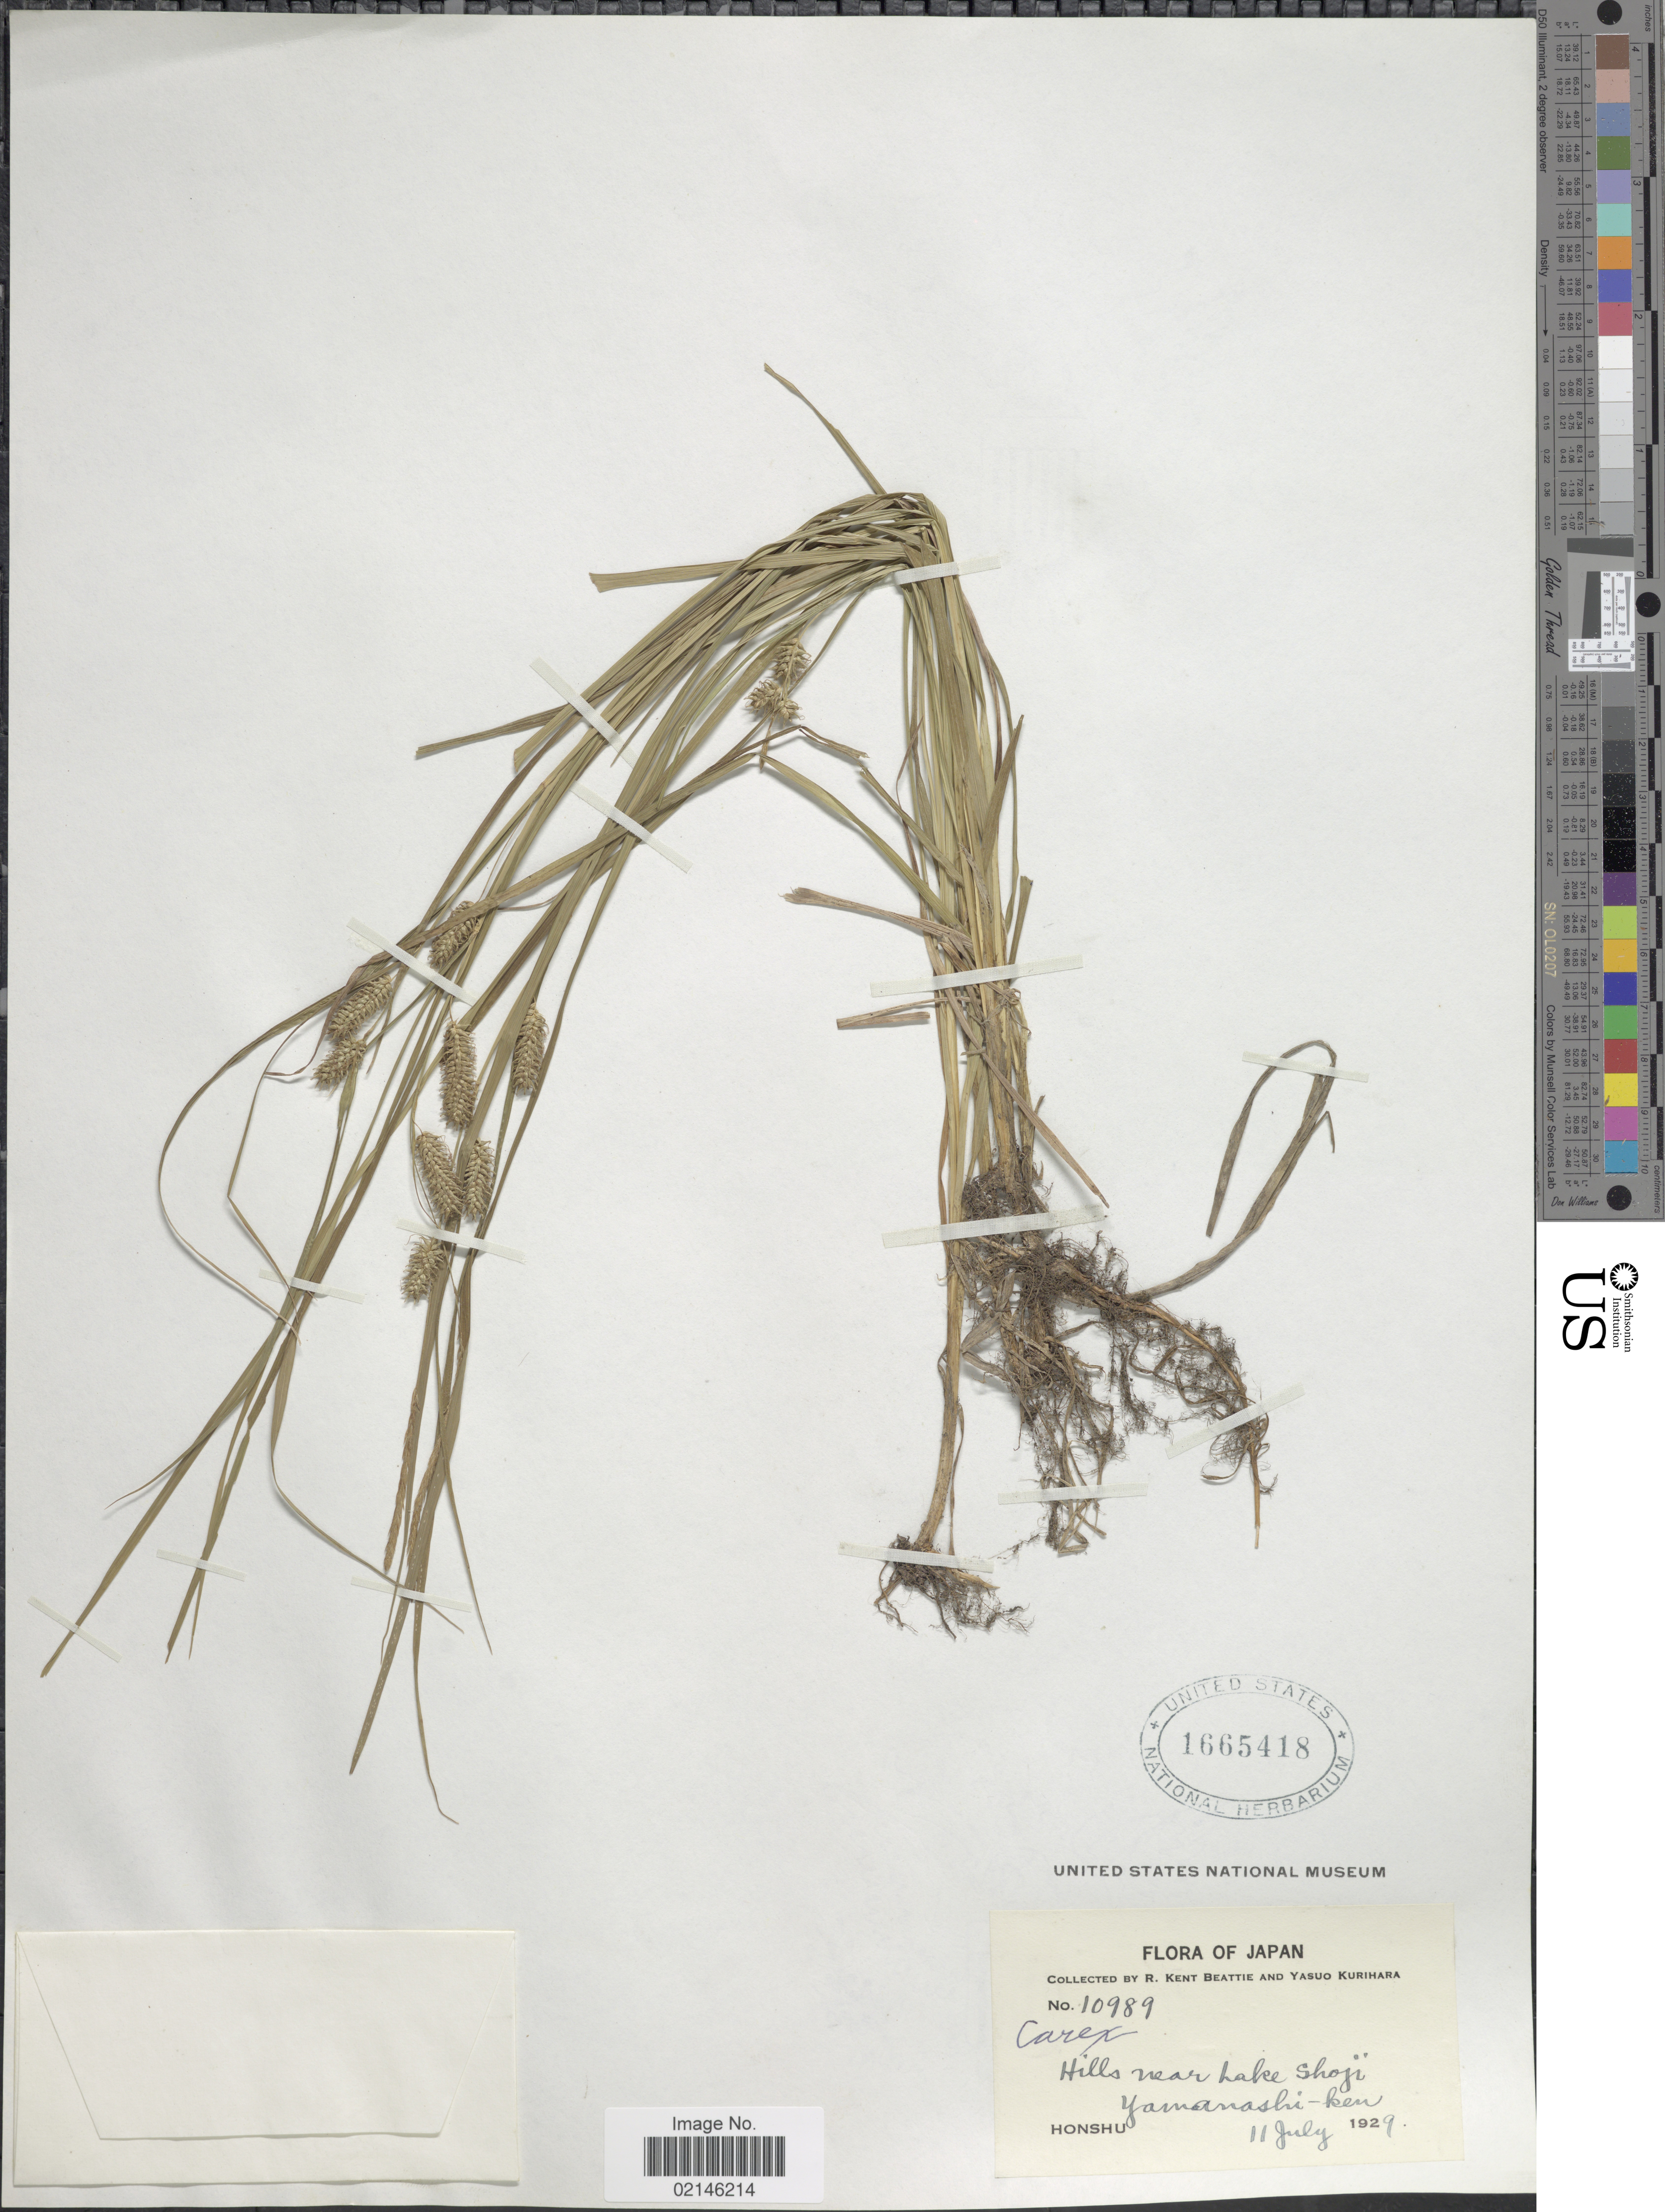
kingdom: Plantae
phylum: Tracheophyta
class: Liliopsida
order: Poales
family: Cyperaceae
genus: Carex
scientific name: Carex sp.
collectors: R. K. Beattie & Y. Kurihara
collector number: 10989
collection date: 1929-07-11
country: Japan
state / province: Yamanasi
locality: Hills near Lake Shoji. Yamanashi-ken. Honshu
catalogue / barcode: US 1665418